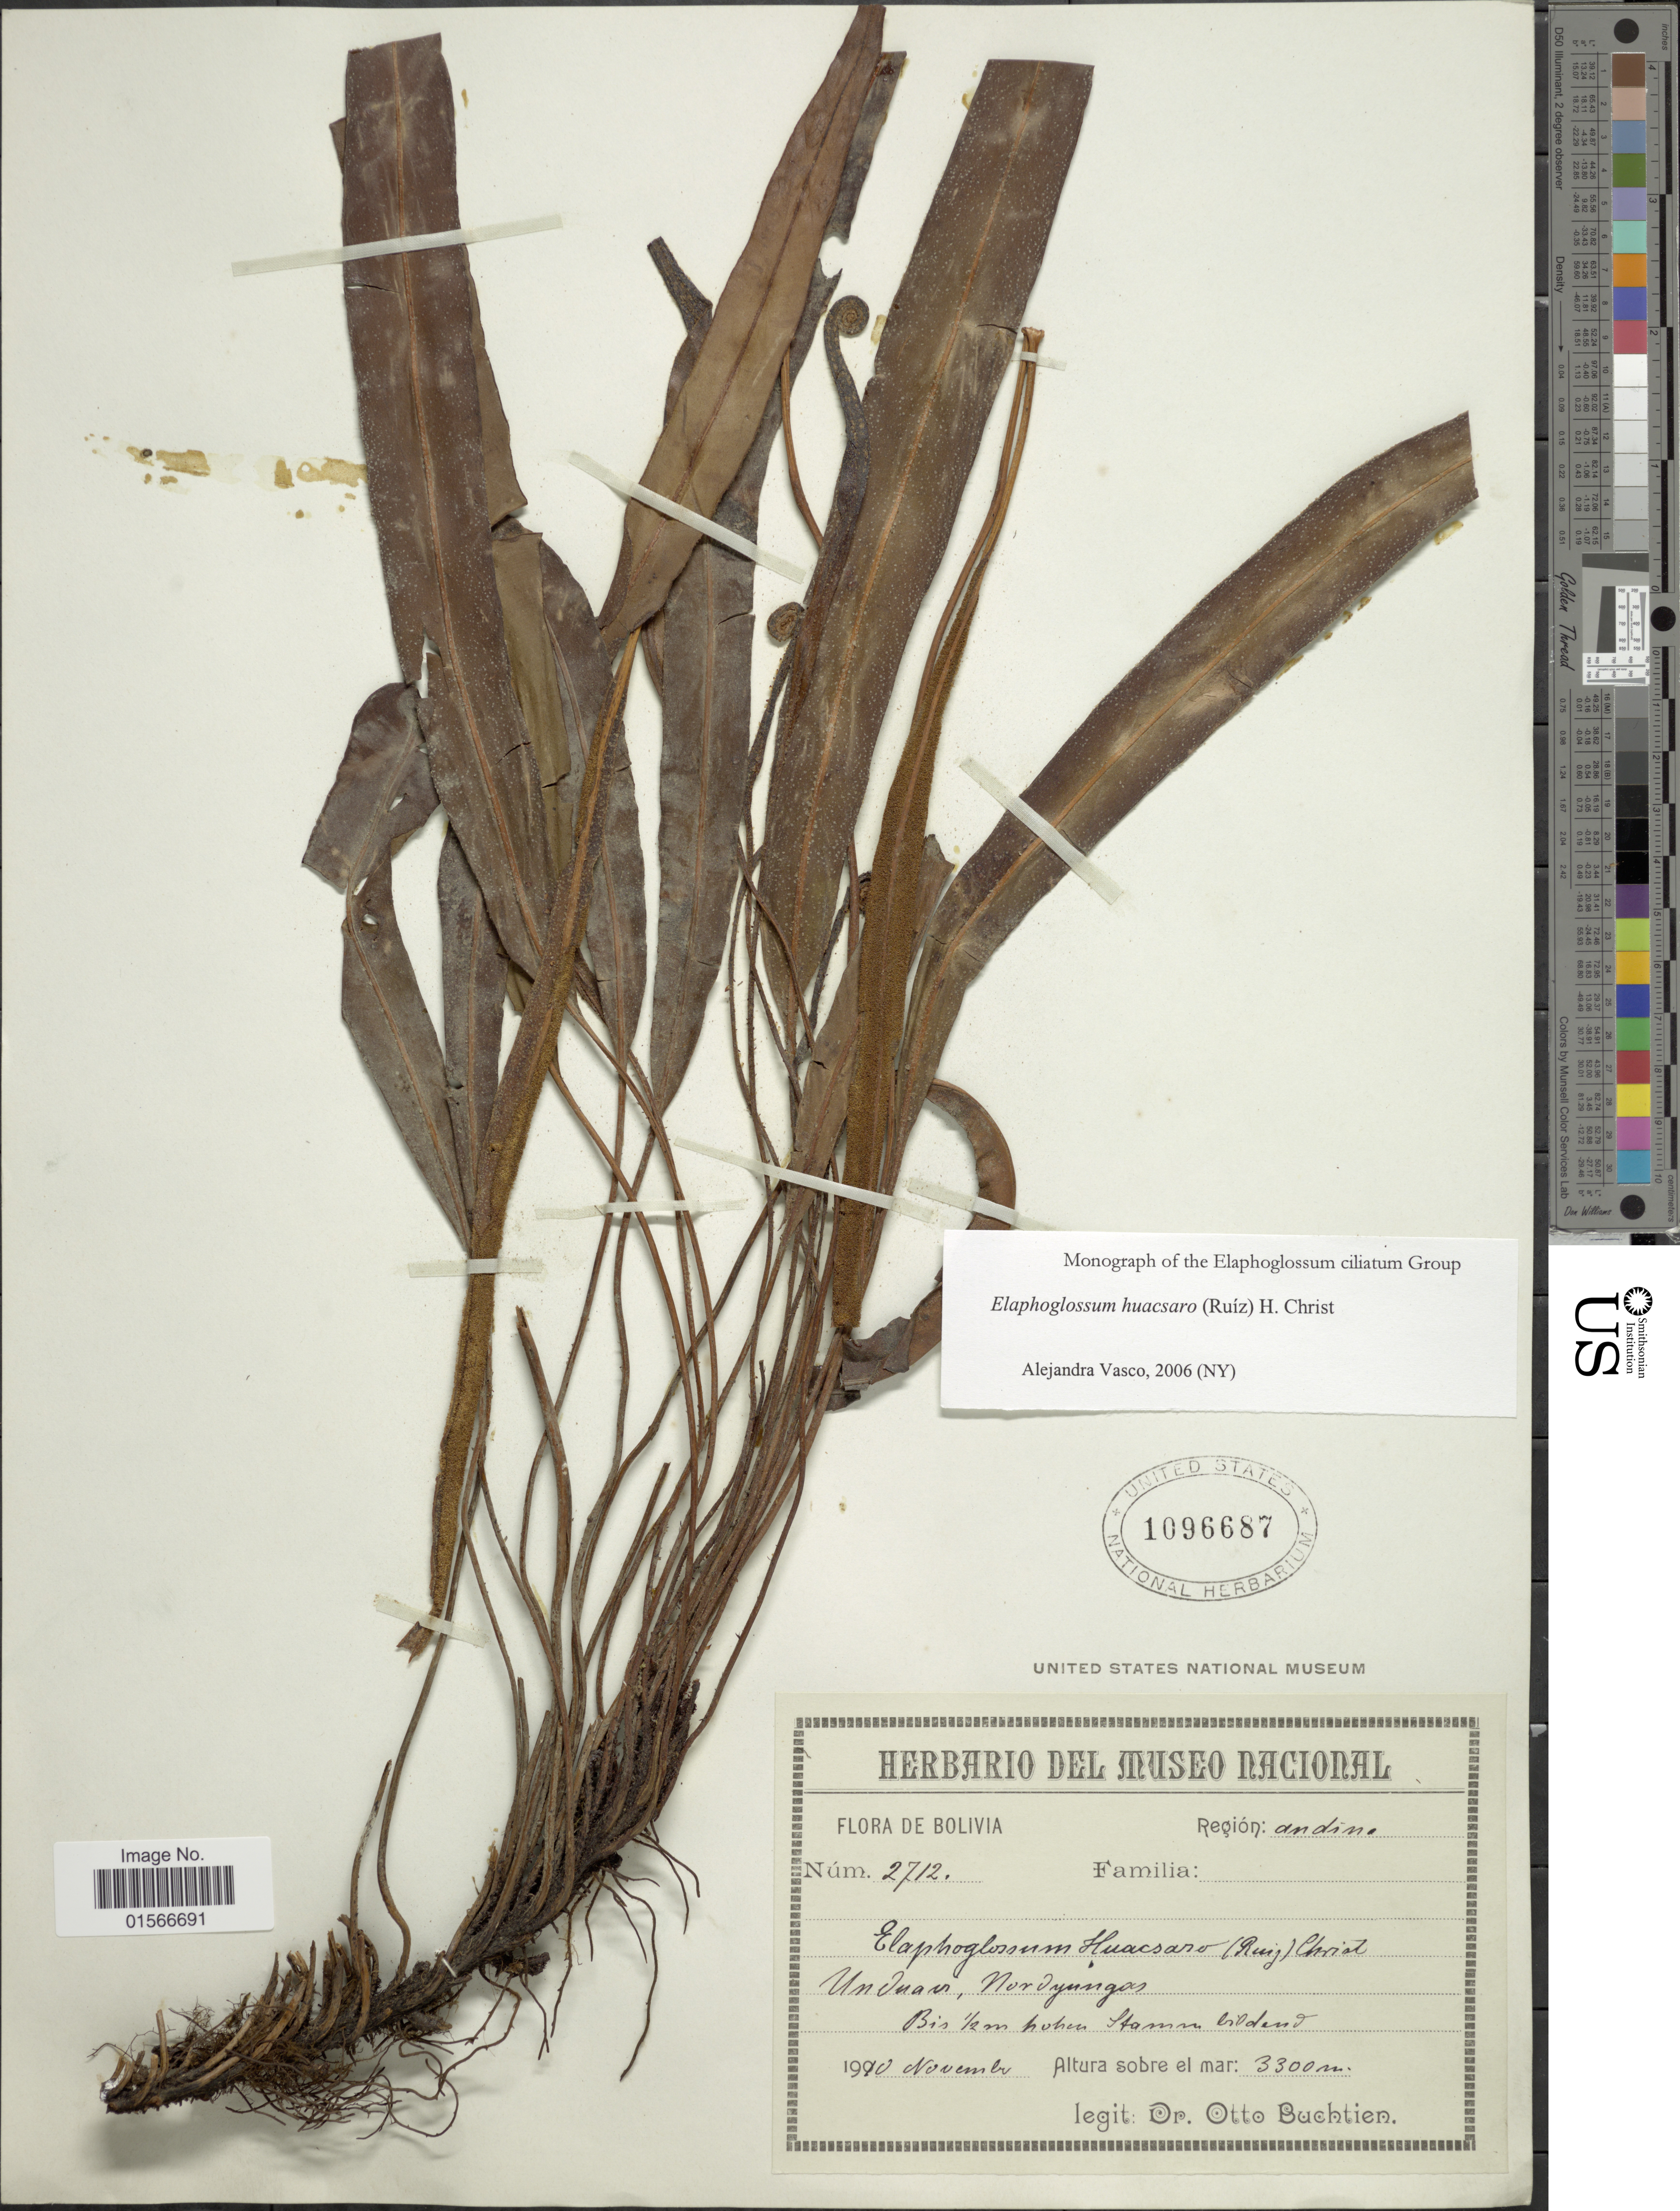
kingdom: Plantae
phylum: Tracheophyta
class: Polypodiopsida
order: Polypodiales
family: Dryopteridaceae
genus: Elaphoglossum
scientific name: Elaphoglossum huacsaro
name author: (Ruiz) Christ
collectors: O. Buchtien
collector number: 2712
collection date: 1910-11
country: Bolivia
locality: Unduavi, Nordyungas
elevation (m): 3300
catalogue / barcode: US 1096687